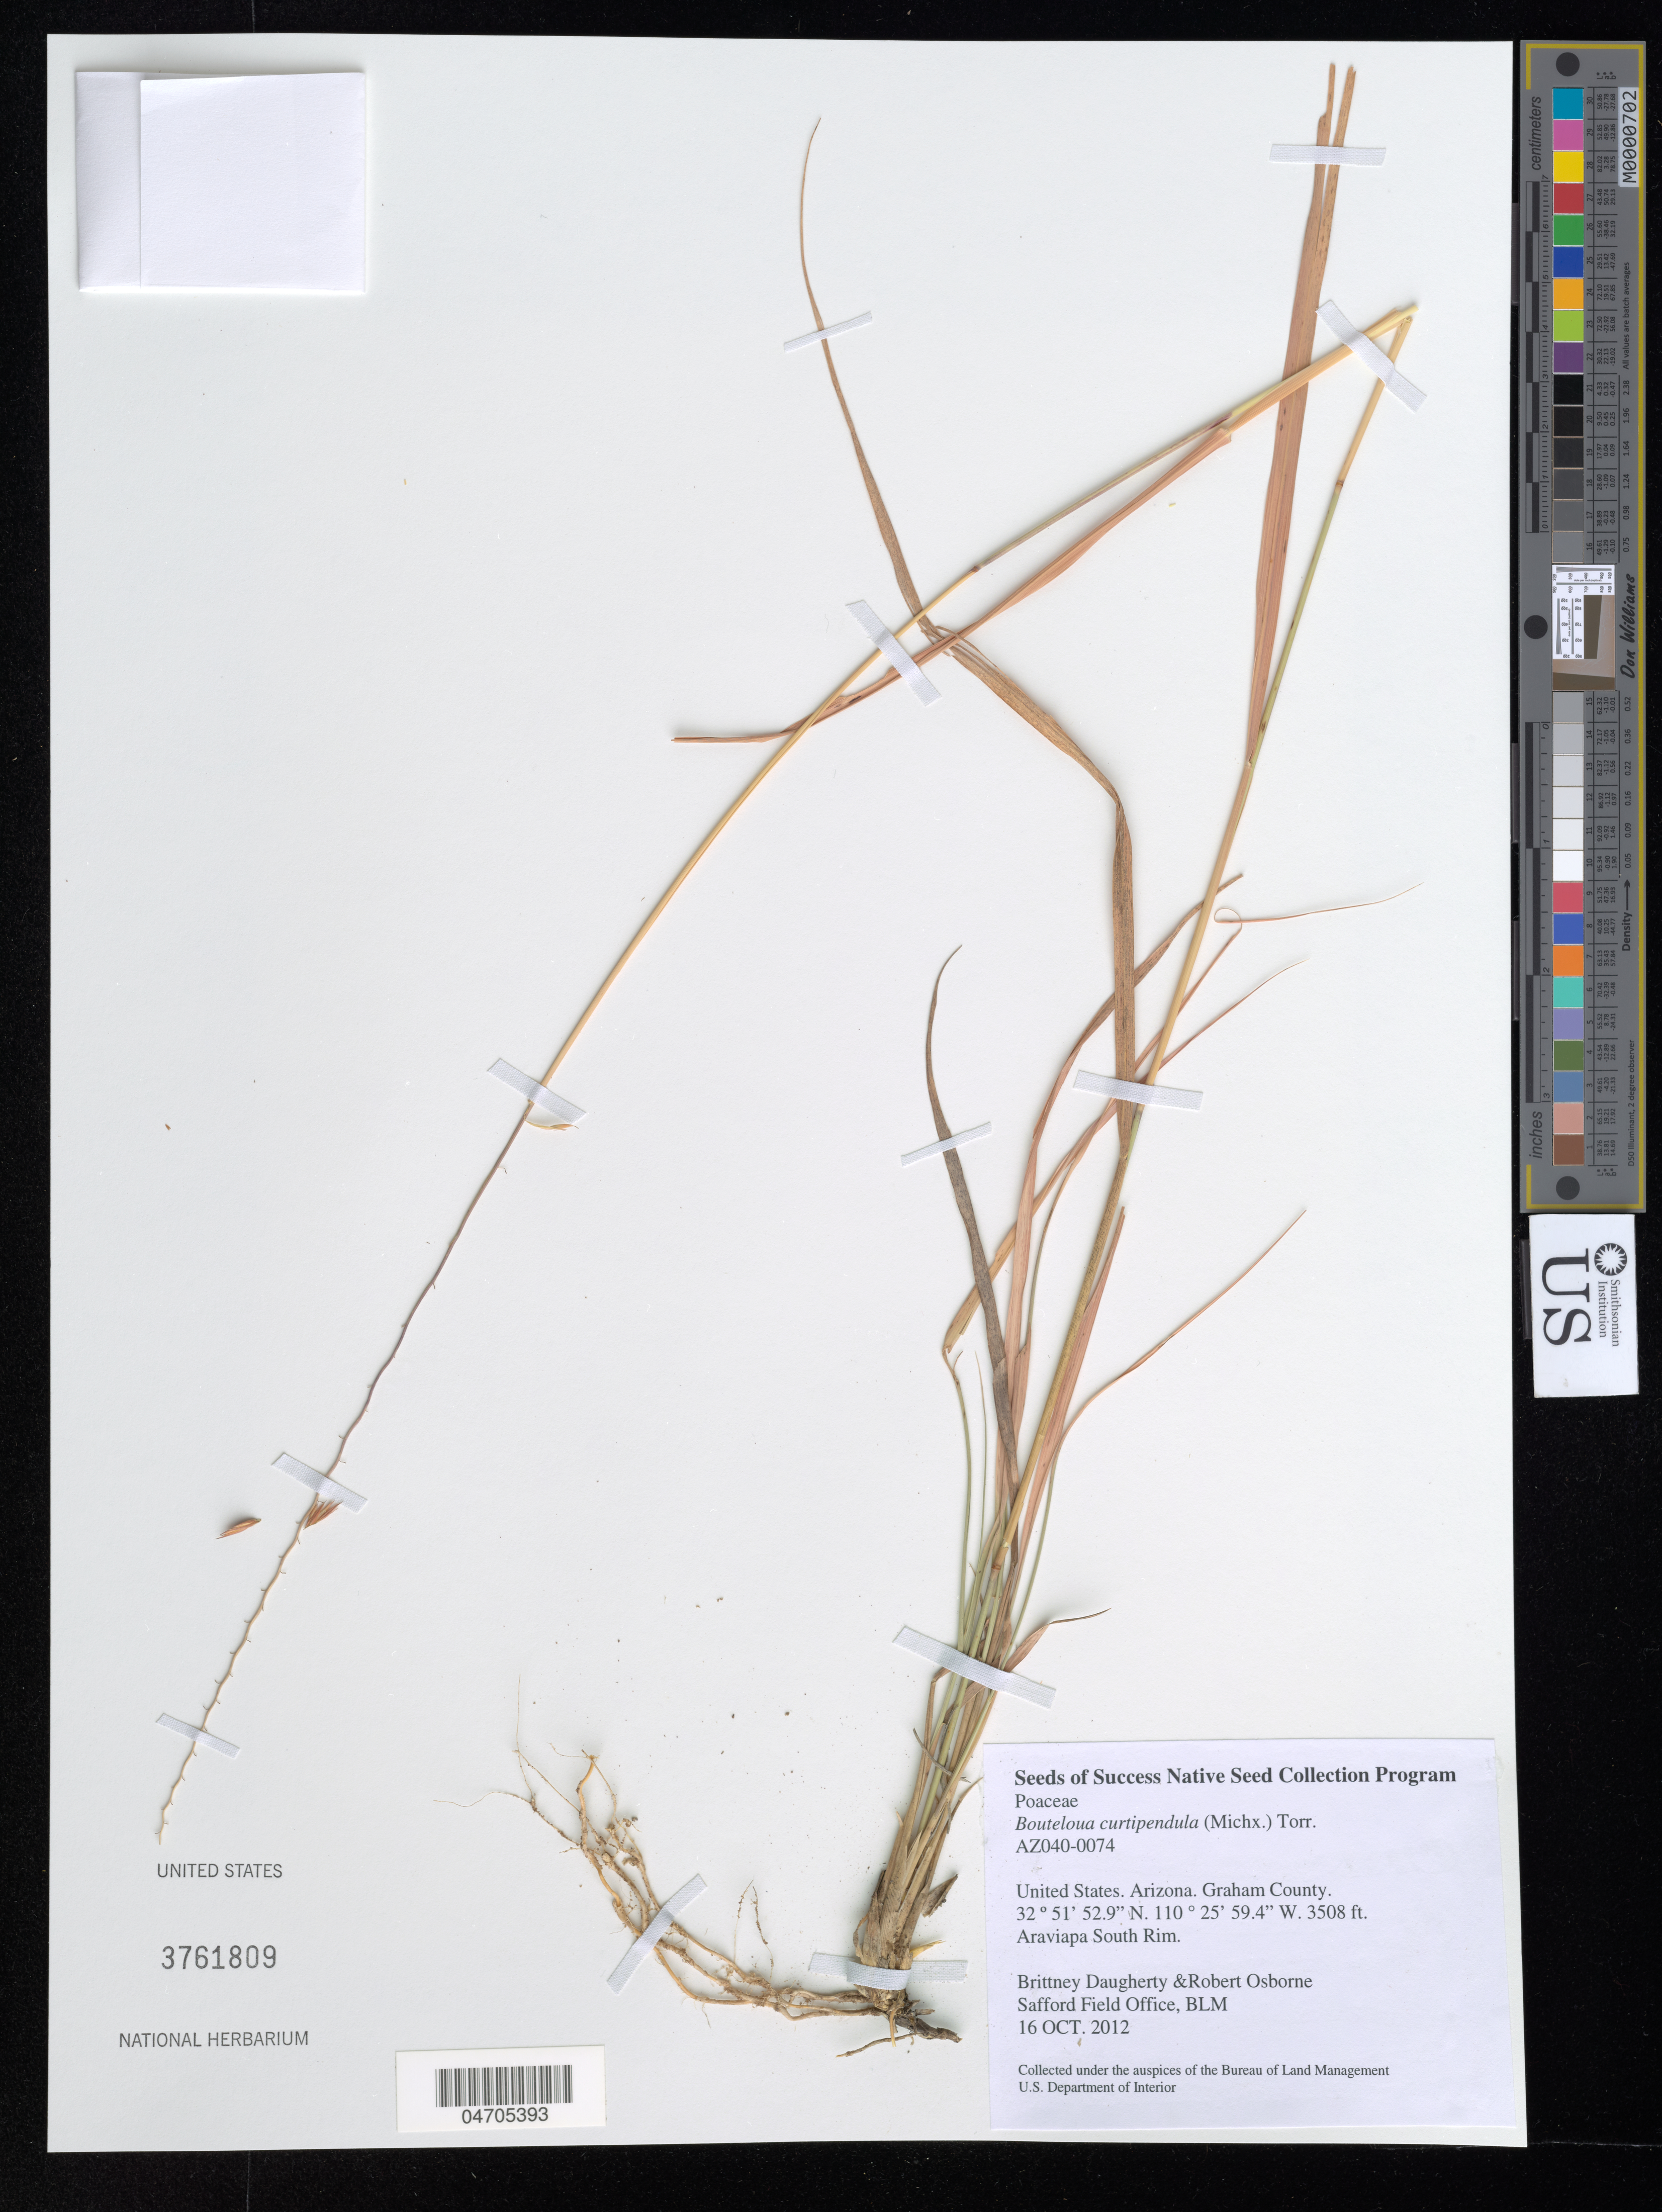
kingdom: Plantae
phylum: Tracheophyta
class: Liliopsida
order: Poales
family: Poaceae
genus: Bouteloua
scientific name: Bouteloua curtipendula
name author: (Michx.) Torr.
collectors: B. Daugherty & R. Osborne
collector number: AZ040-0074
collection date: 2012-10-16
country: United States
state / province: Arizona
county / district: Graham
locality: Graham County. Araviapa South Rim.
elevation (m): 1069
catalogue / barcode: US 3761809